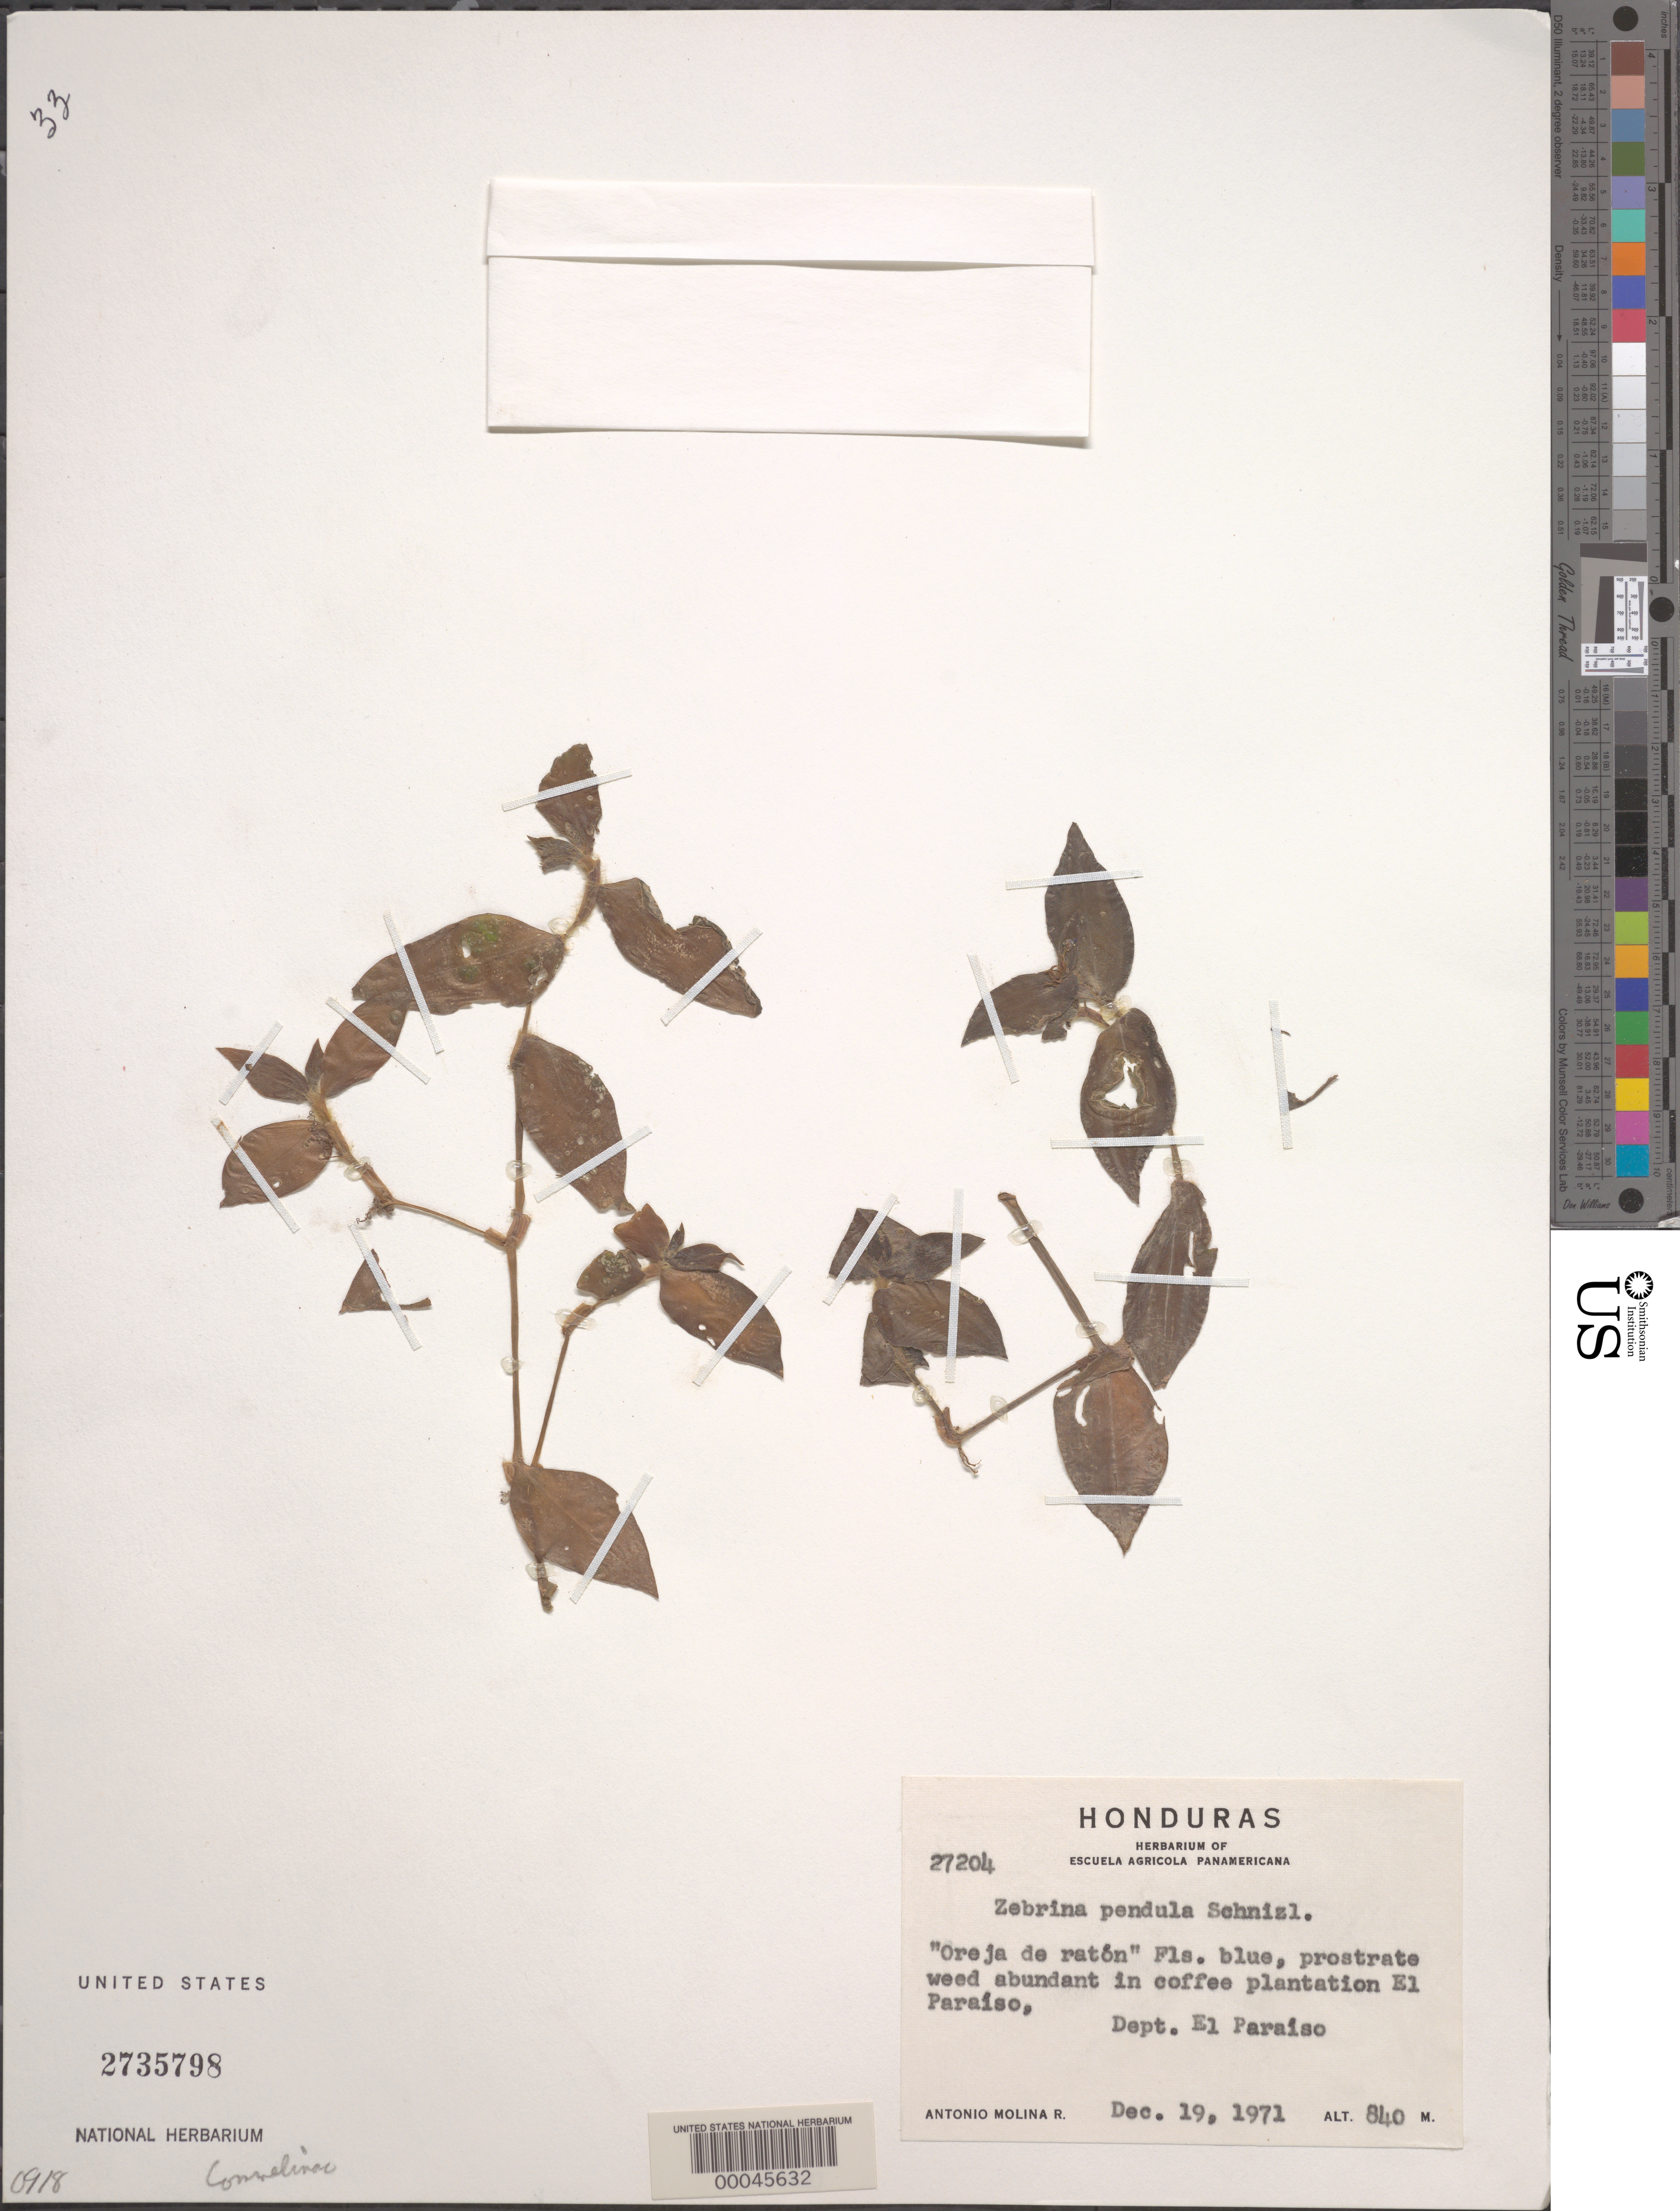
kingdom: Plantae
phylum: Tracheophyta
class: Liliopsida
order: Commelinales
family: Commelinaceae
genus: Tradescantia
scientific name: Tradescantia zebrina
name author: Bosse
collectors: A. Molina R.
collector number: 27204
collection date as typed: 19 Dec 1971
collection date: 1971-12-19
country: Honduras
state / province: El Paraíso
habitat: Coffee plantation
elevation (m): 840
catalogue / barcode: US 2735798